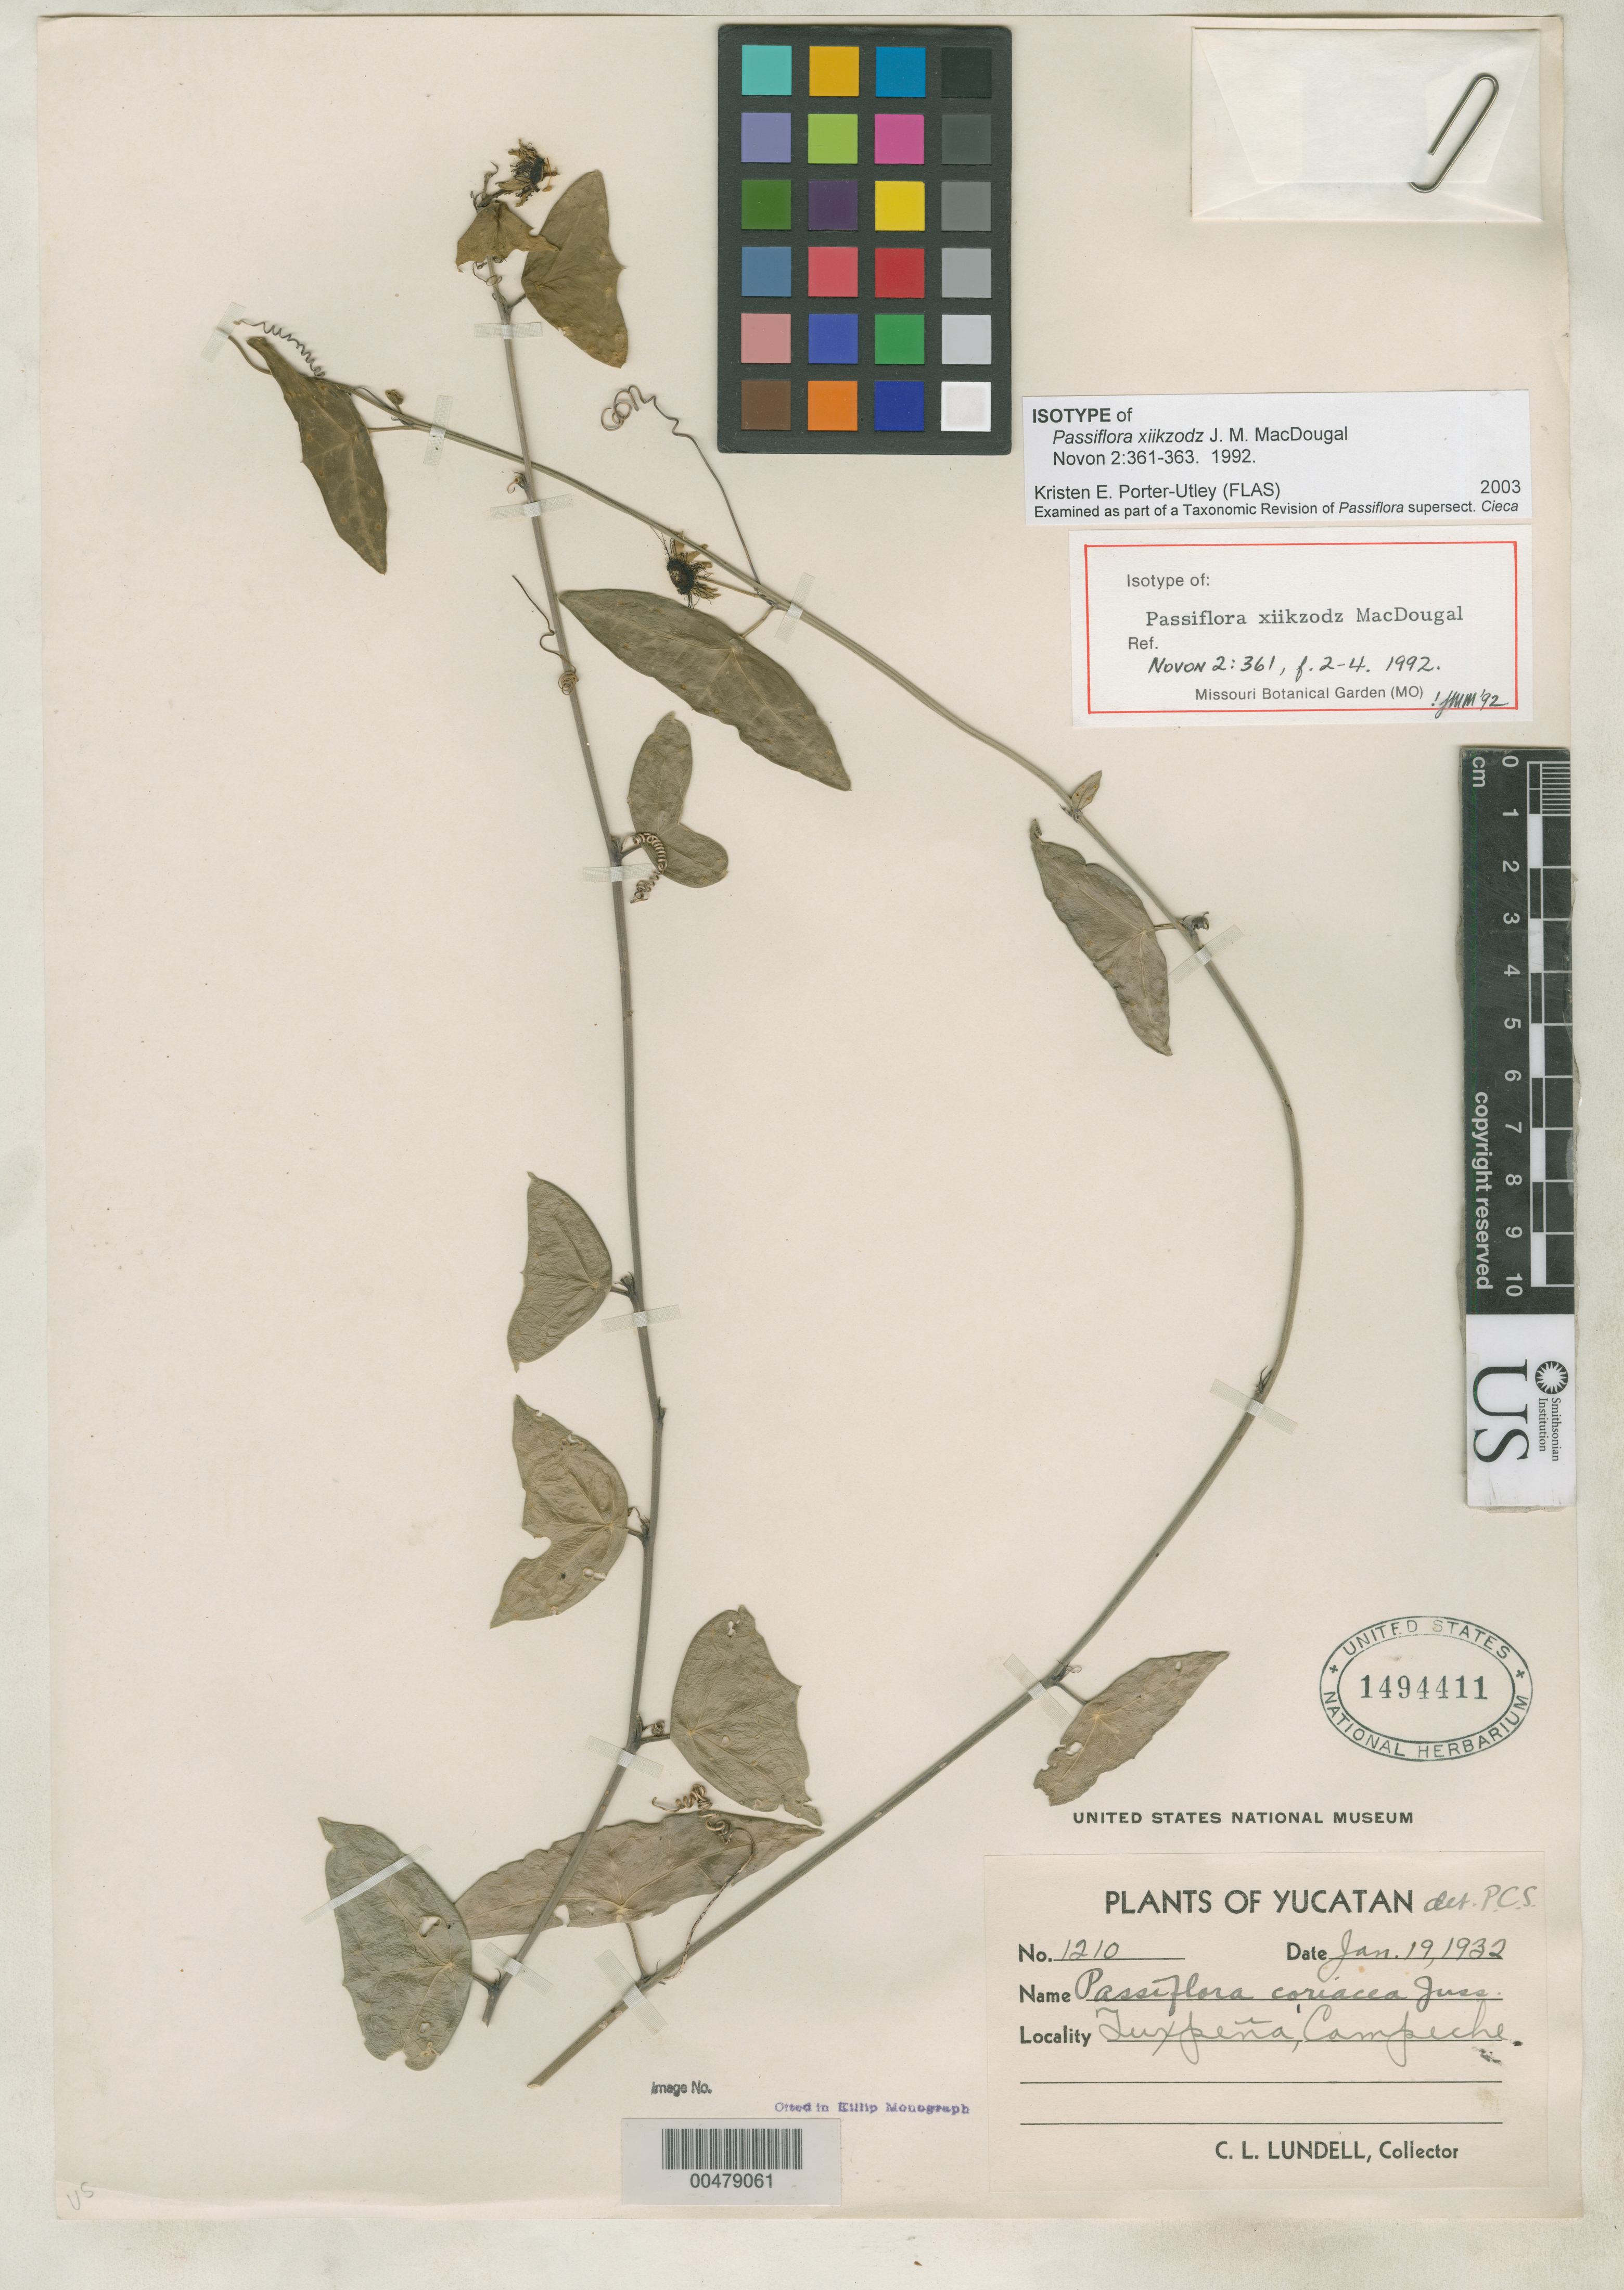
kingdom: Plantae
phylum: Tracheophyta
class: Magnoliopsida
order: Malpighiales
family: Passifloraceae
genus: Passiflora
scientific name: Passiflora xiikzodz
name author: J.M. MacDougal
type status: Isotype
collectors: C. L. Lundell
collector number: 1210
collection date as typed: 19 Jan 1932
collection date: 1932-01-19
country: Mexico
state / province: Campeche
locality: Tuxpena, Campeche.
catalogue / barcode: US 1494411